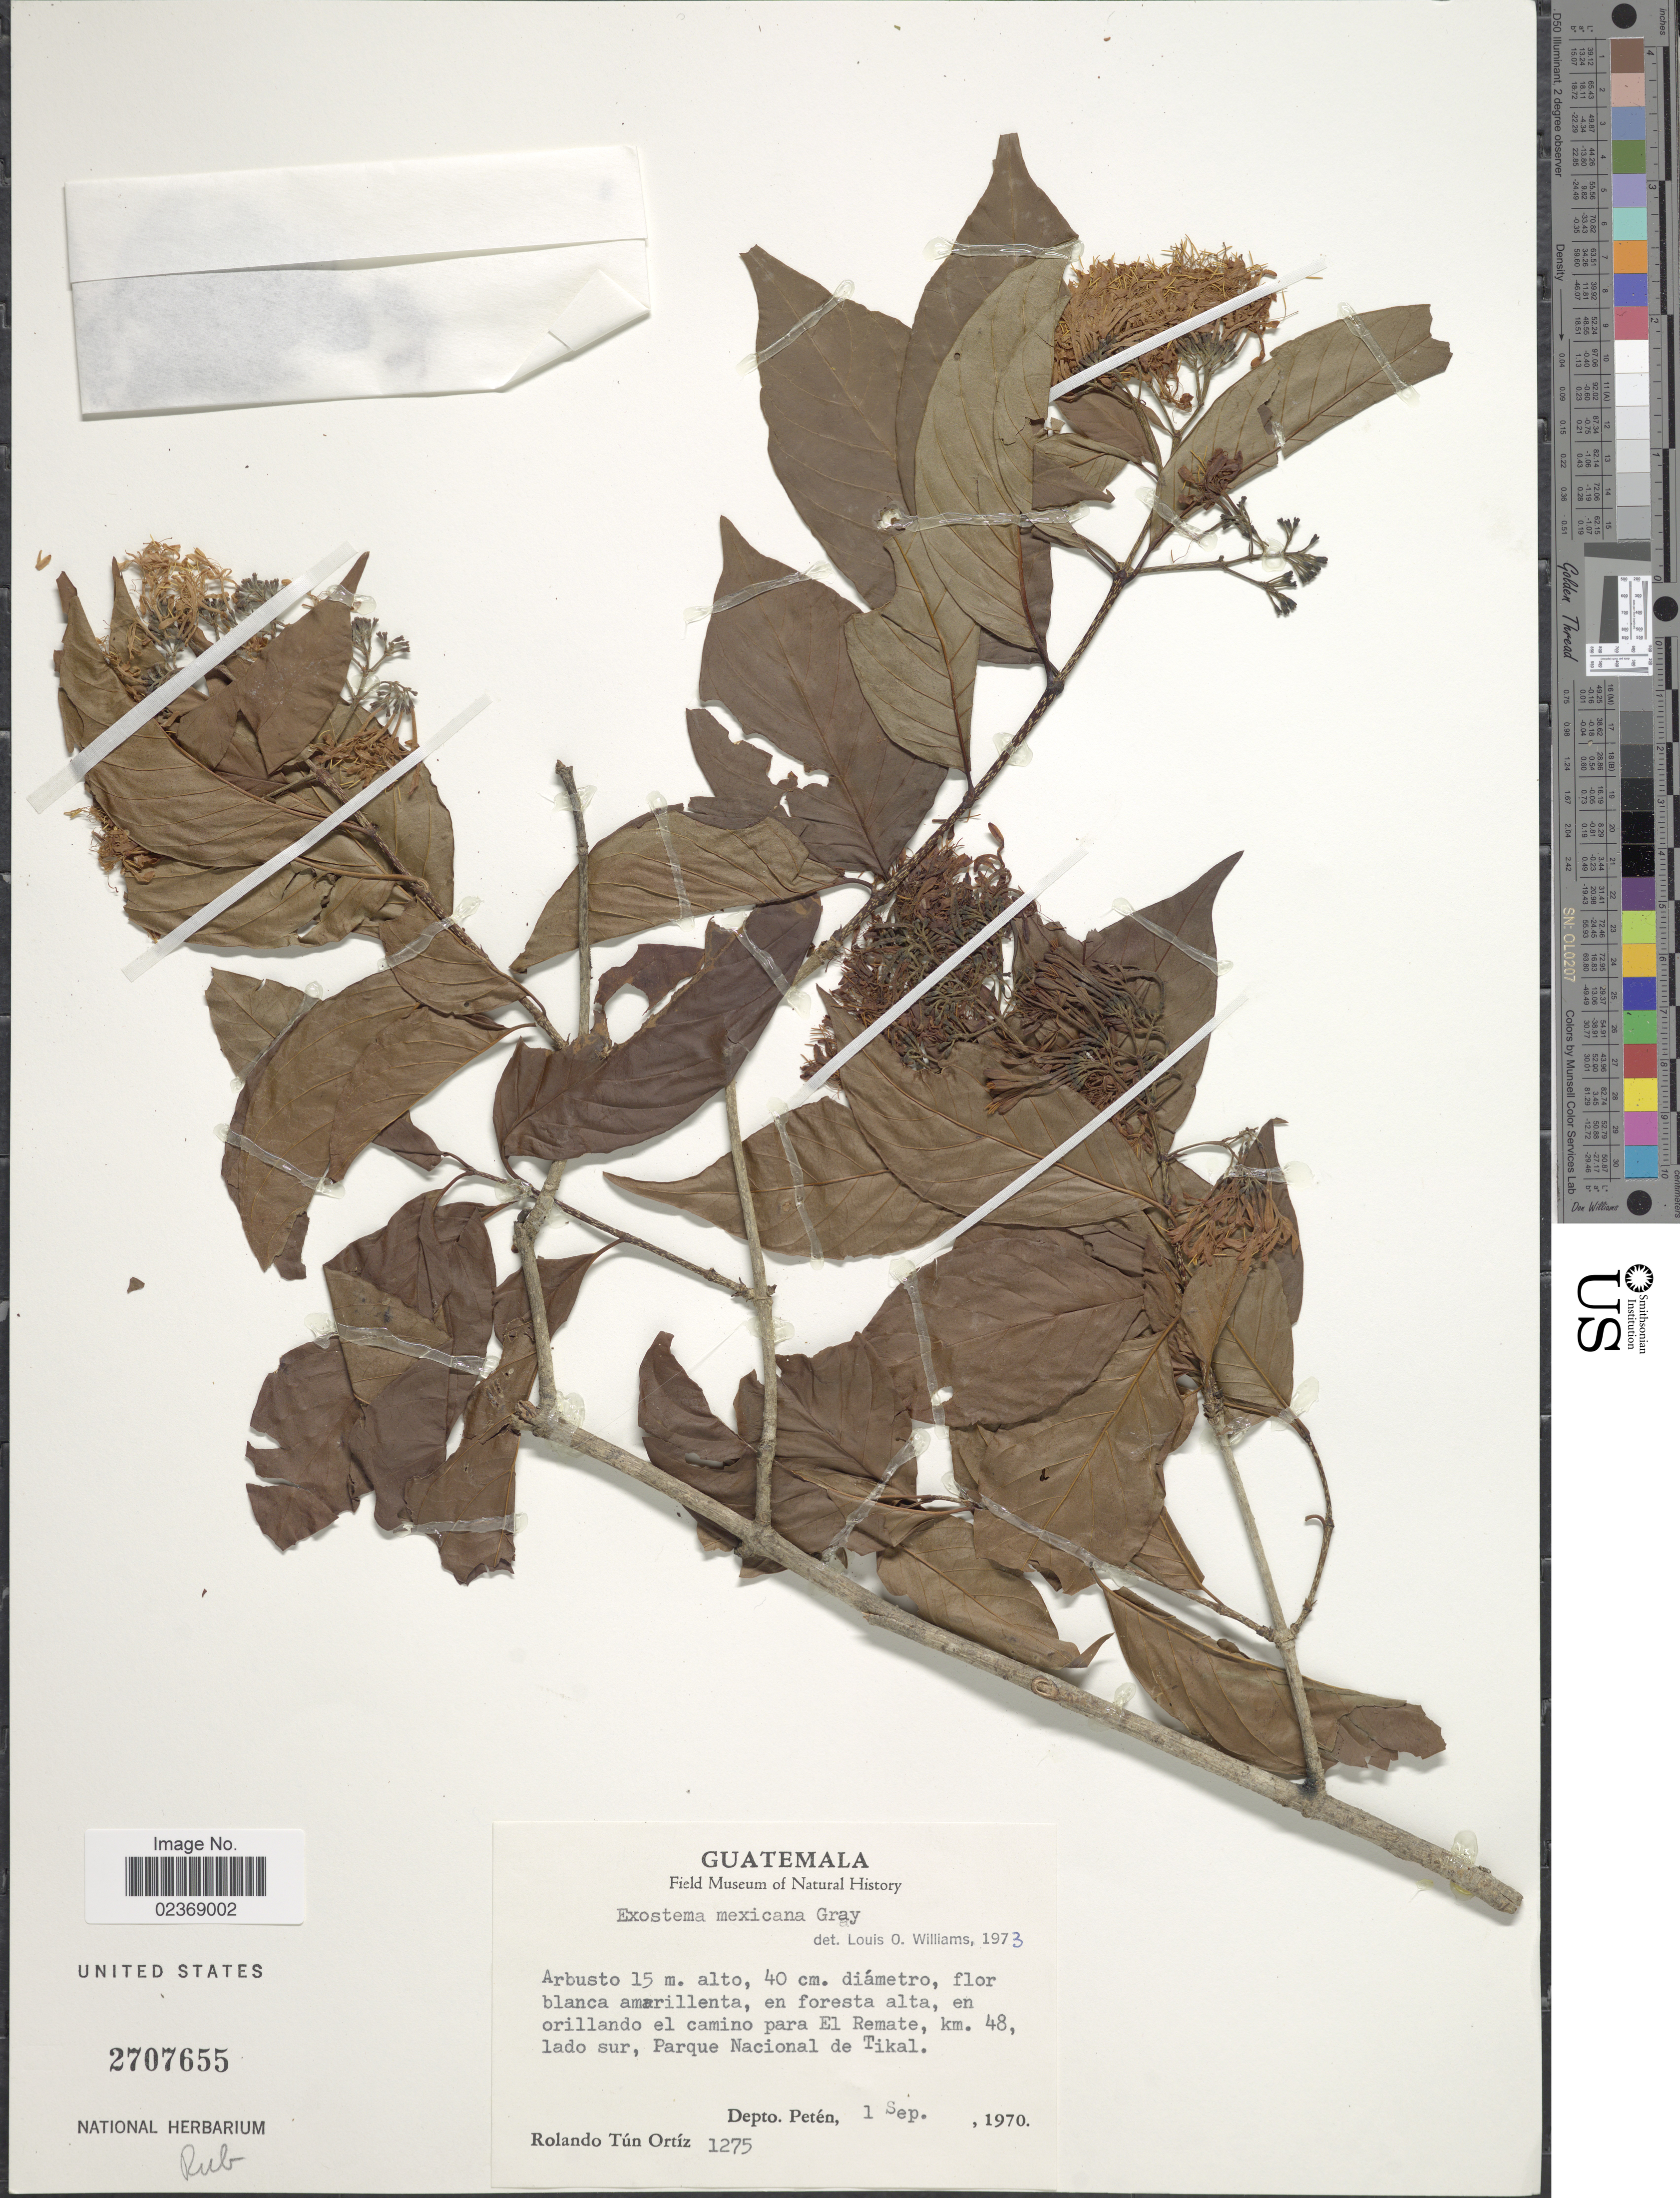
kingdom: Plantae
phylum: Tracheophyta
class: Magnoliopsida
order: Gentianales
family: Rubiaceae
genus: Exostema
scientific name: Exostema mexicanum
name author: A. Gray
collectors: R. T. Ortíz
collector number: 1275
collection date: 1970-09-01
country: Guatemala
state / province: El Petén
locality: En orillando el camino para El Remate, km 48, lado sur, Parque Nacional de Tikal, Depto. petén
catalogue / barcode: US 2707655